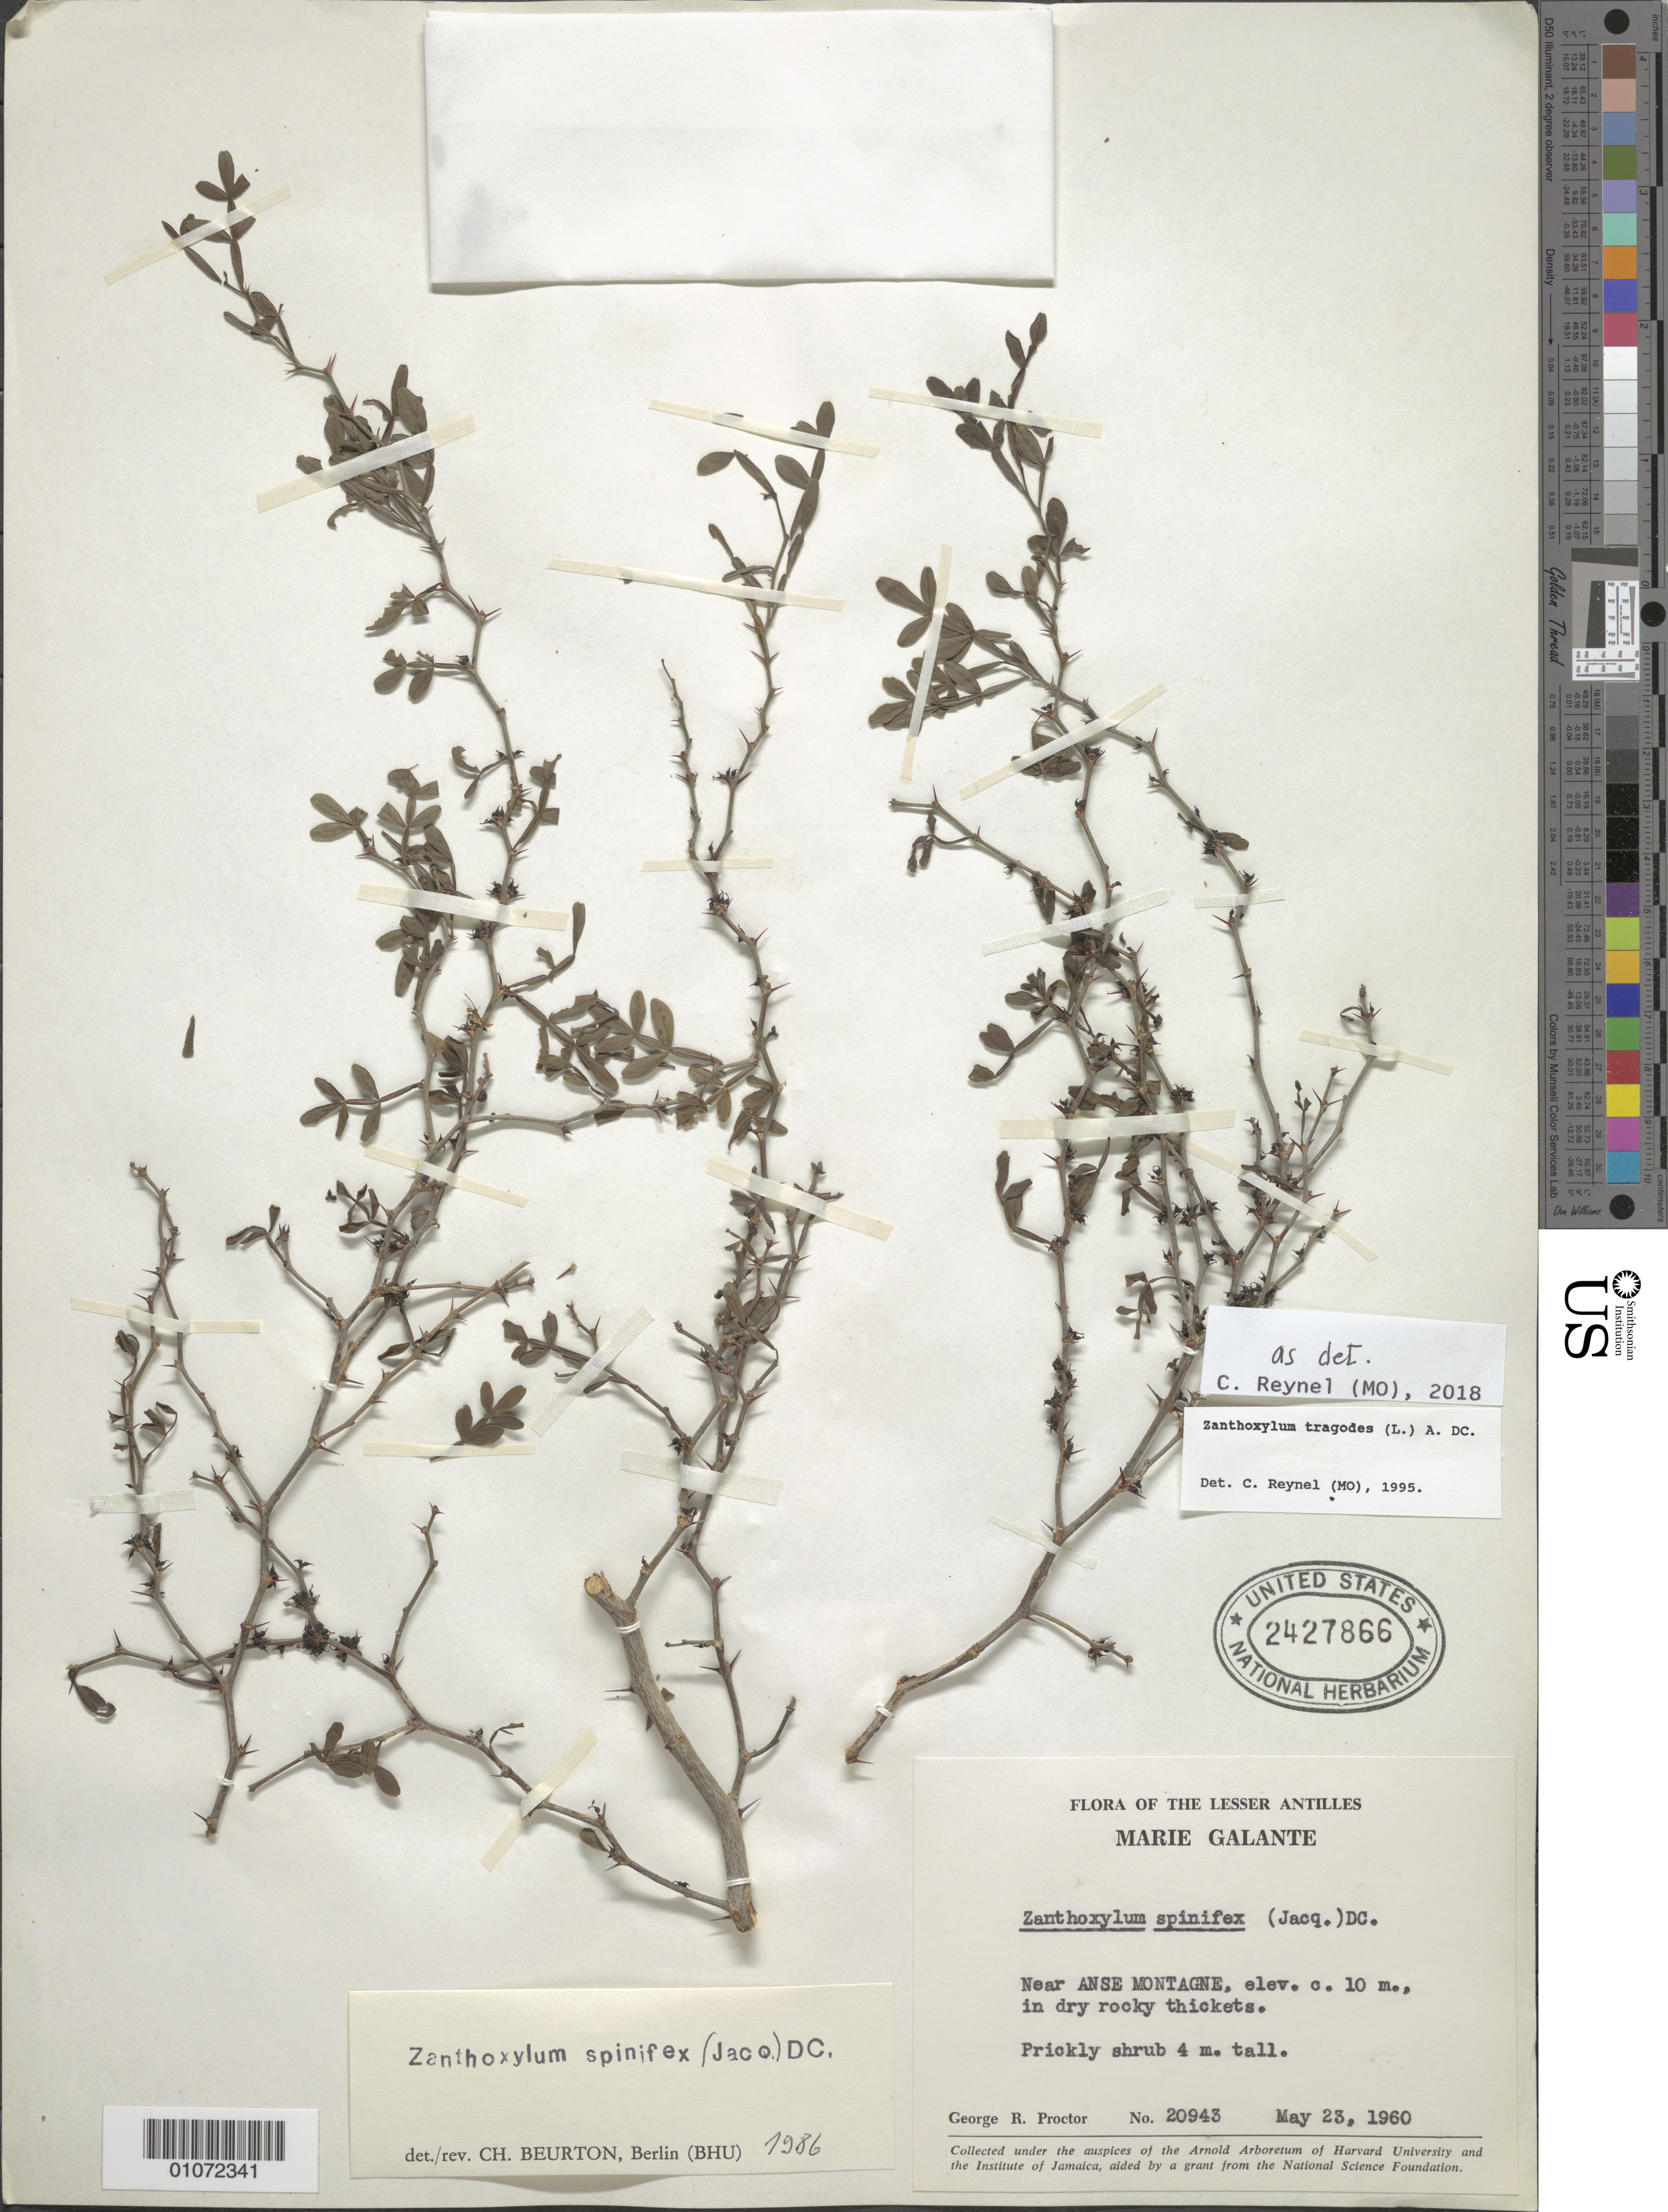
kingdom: Plantae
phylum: Tracheophyta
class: Magnoliopsida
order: Sapindales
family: Rutaceae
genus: Zanthoxylum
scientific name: Zanthoxylum tragodes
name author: (L.) DC.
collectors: G. R. Proctor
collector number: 20943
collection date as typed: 23 May 1960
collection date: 1960-05-23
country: Guadeloupe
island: Marie Galante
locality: Near Anse Montagne; in dry rocky thickets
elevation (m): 10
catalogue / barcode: US 2427866